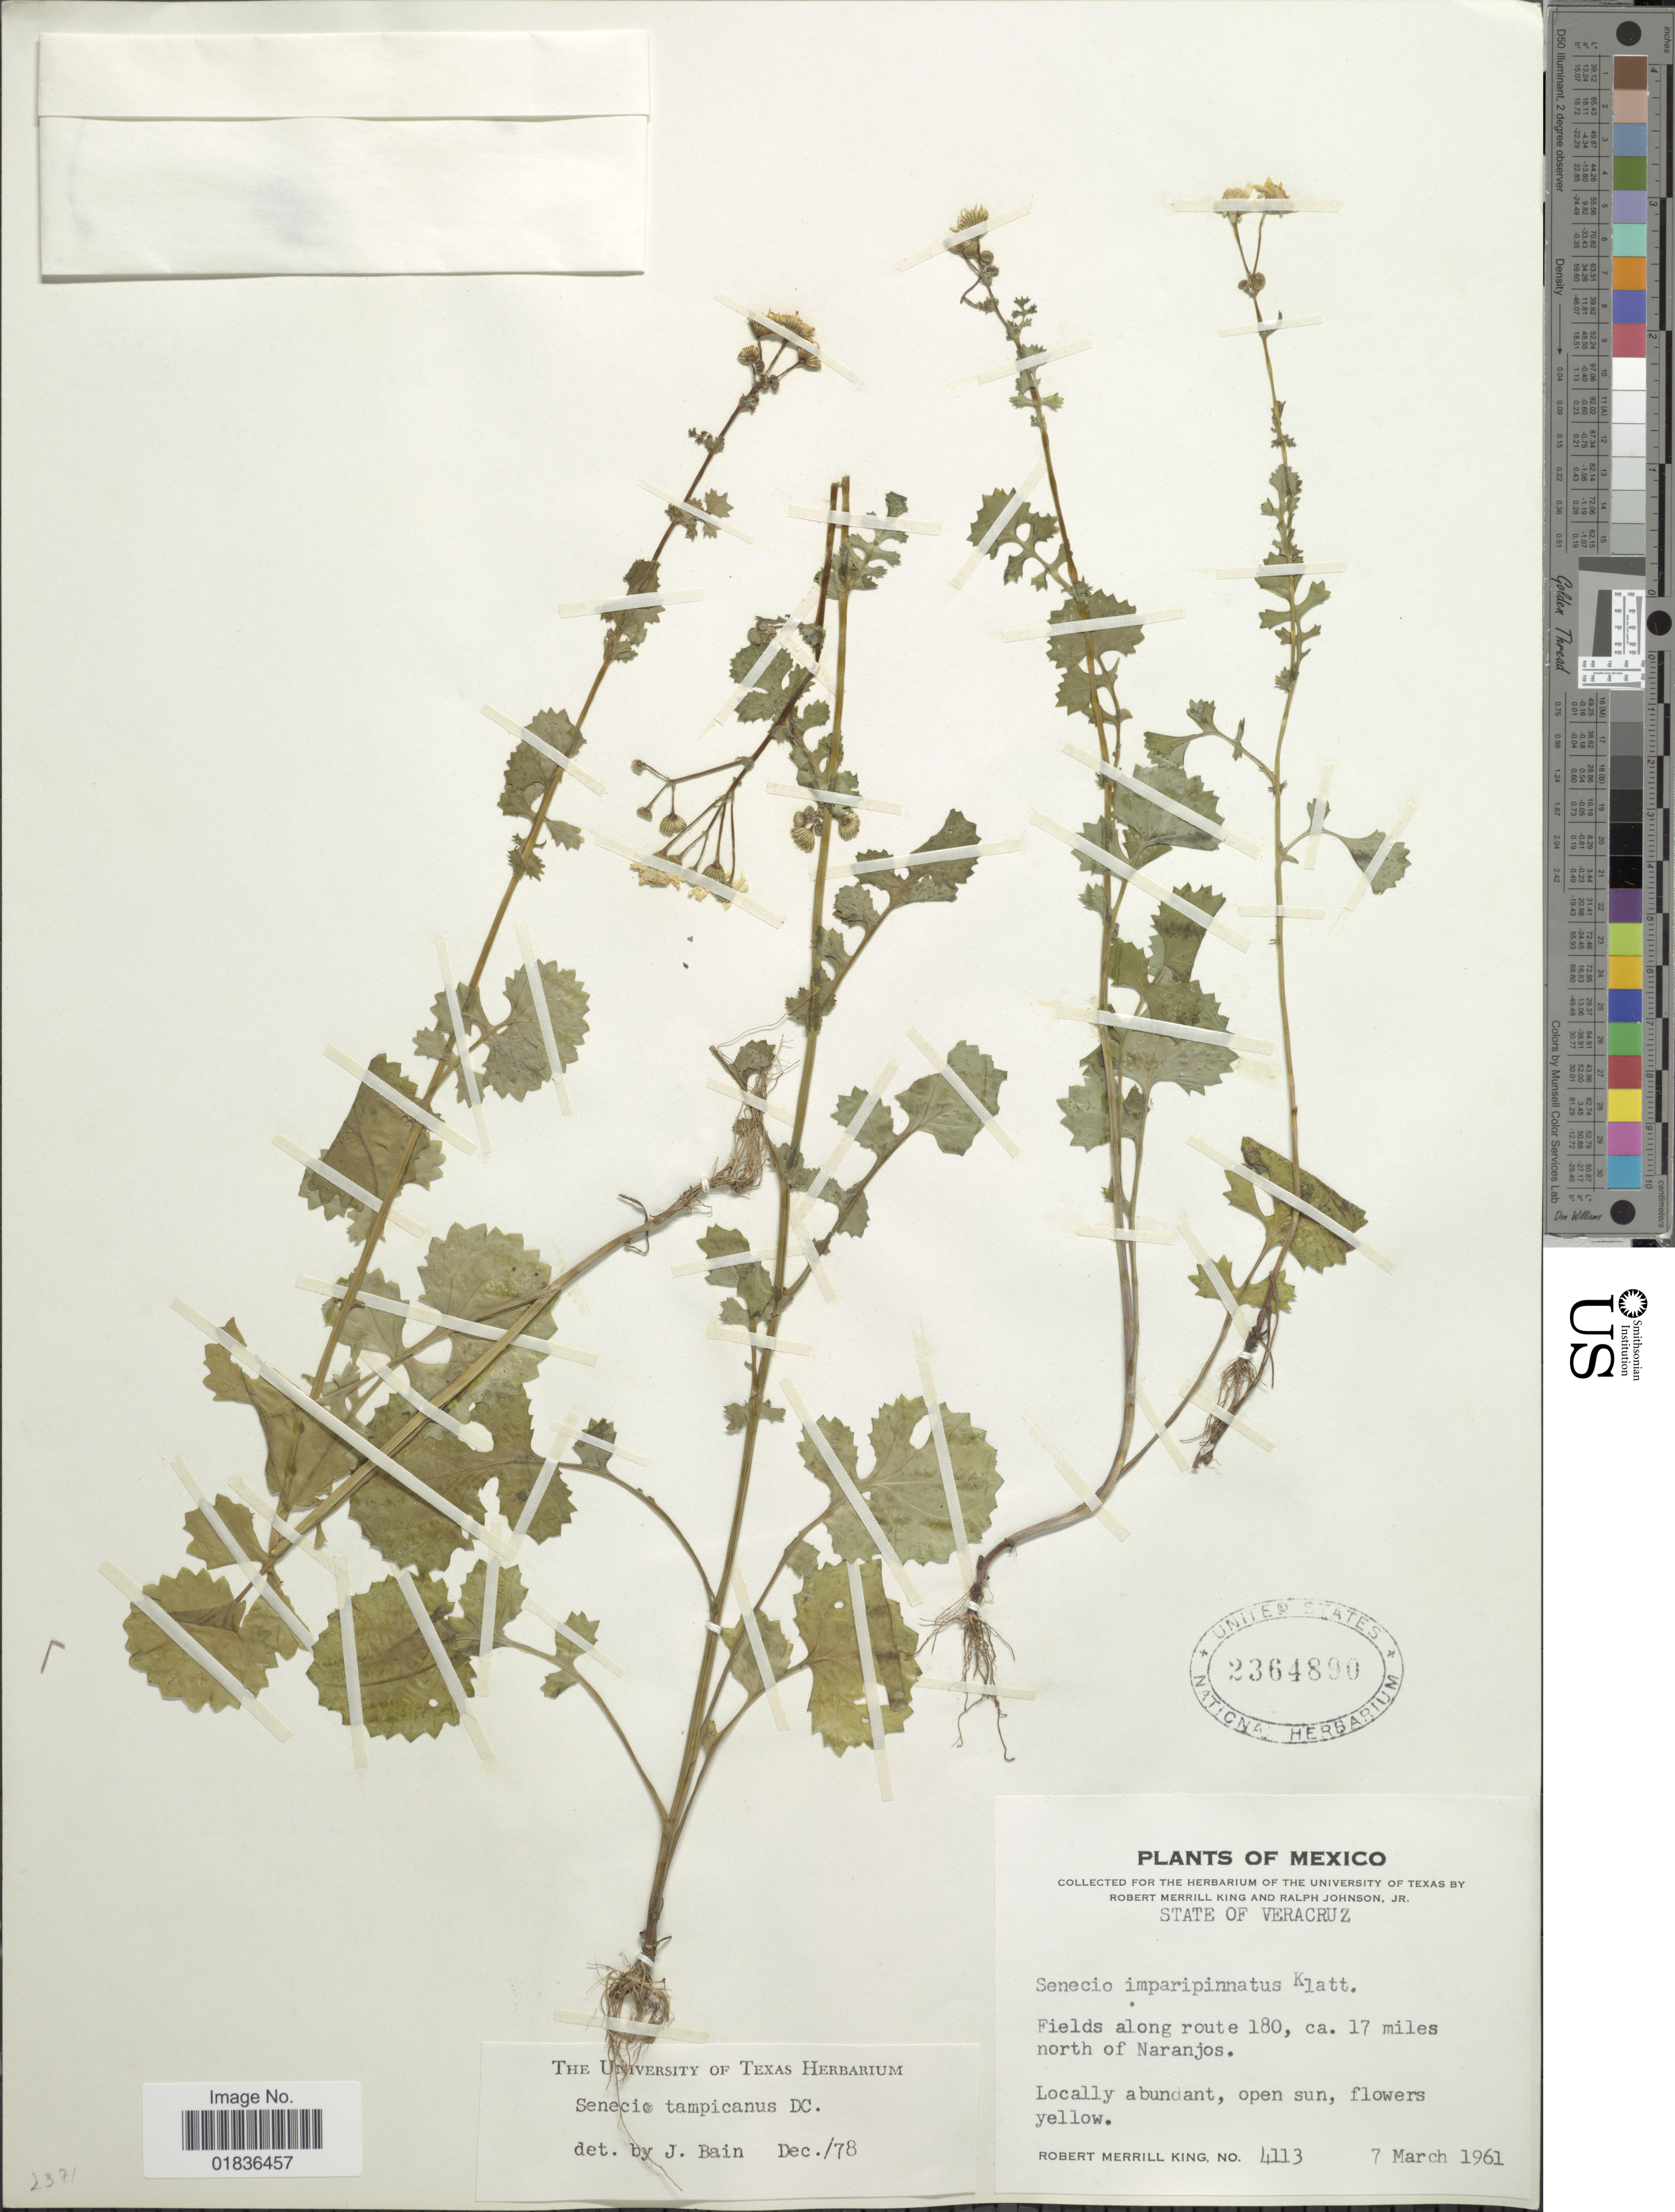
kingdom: Plantae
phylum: Tracheophyta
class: Magnoliopsida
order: Asterales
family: Asteraceae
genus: Senecio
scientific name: Senecio tampicanus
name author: DC.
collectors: R. M. King & R. Johnson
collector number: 4113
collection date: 1961-03-07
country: Mexico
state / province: Veracruz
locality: Veracruz, field along route 180, ca. 17 miles north of Naranjos.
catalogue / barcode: US 2364890